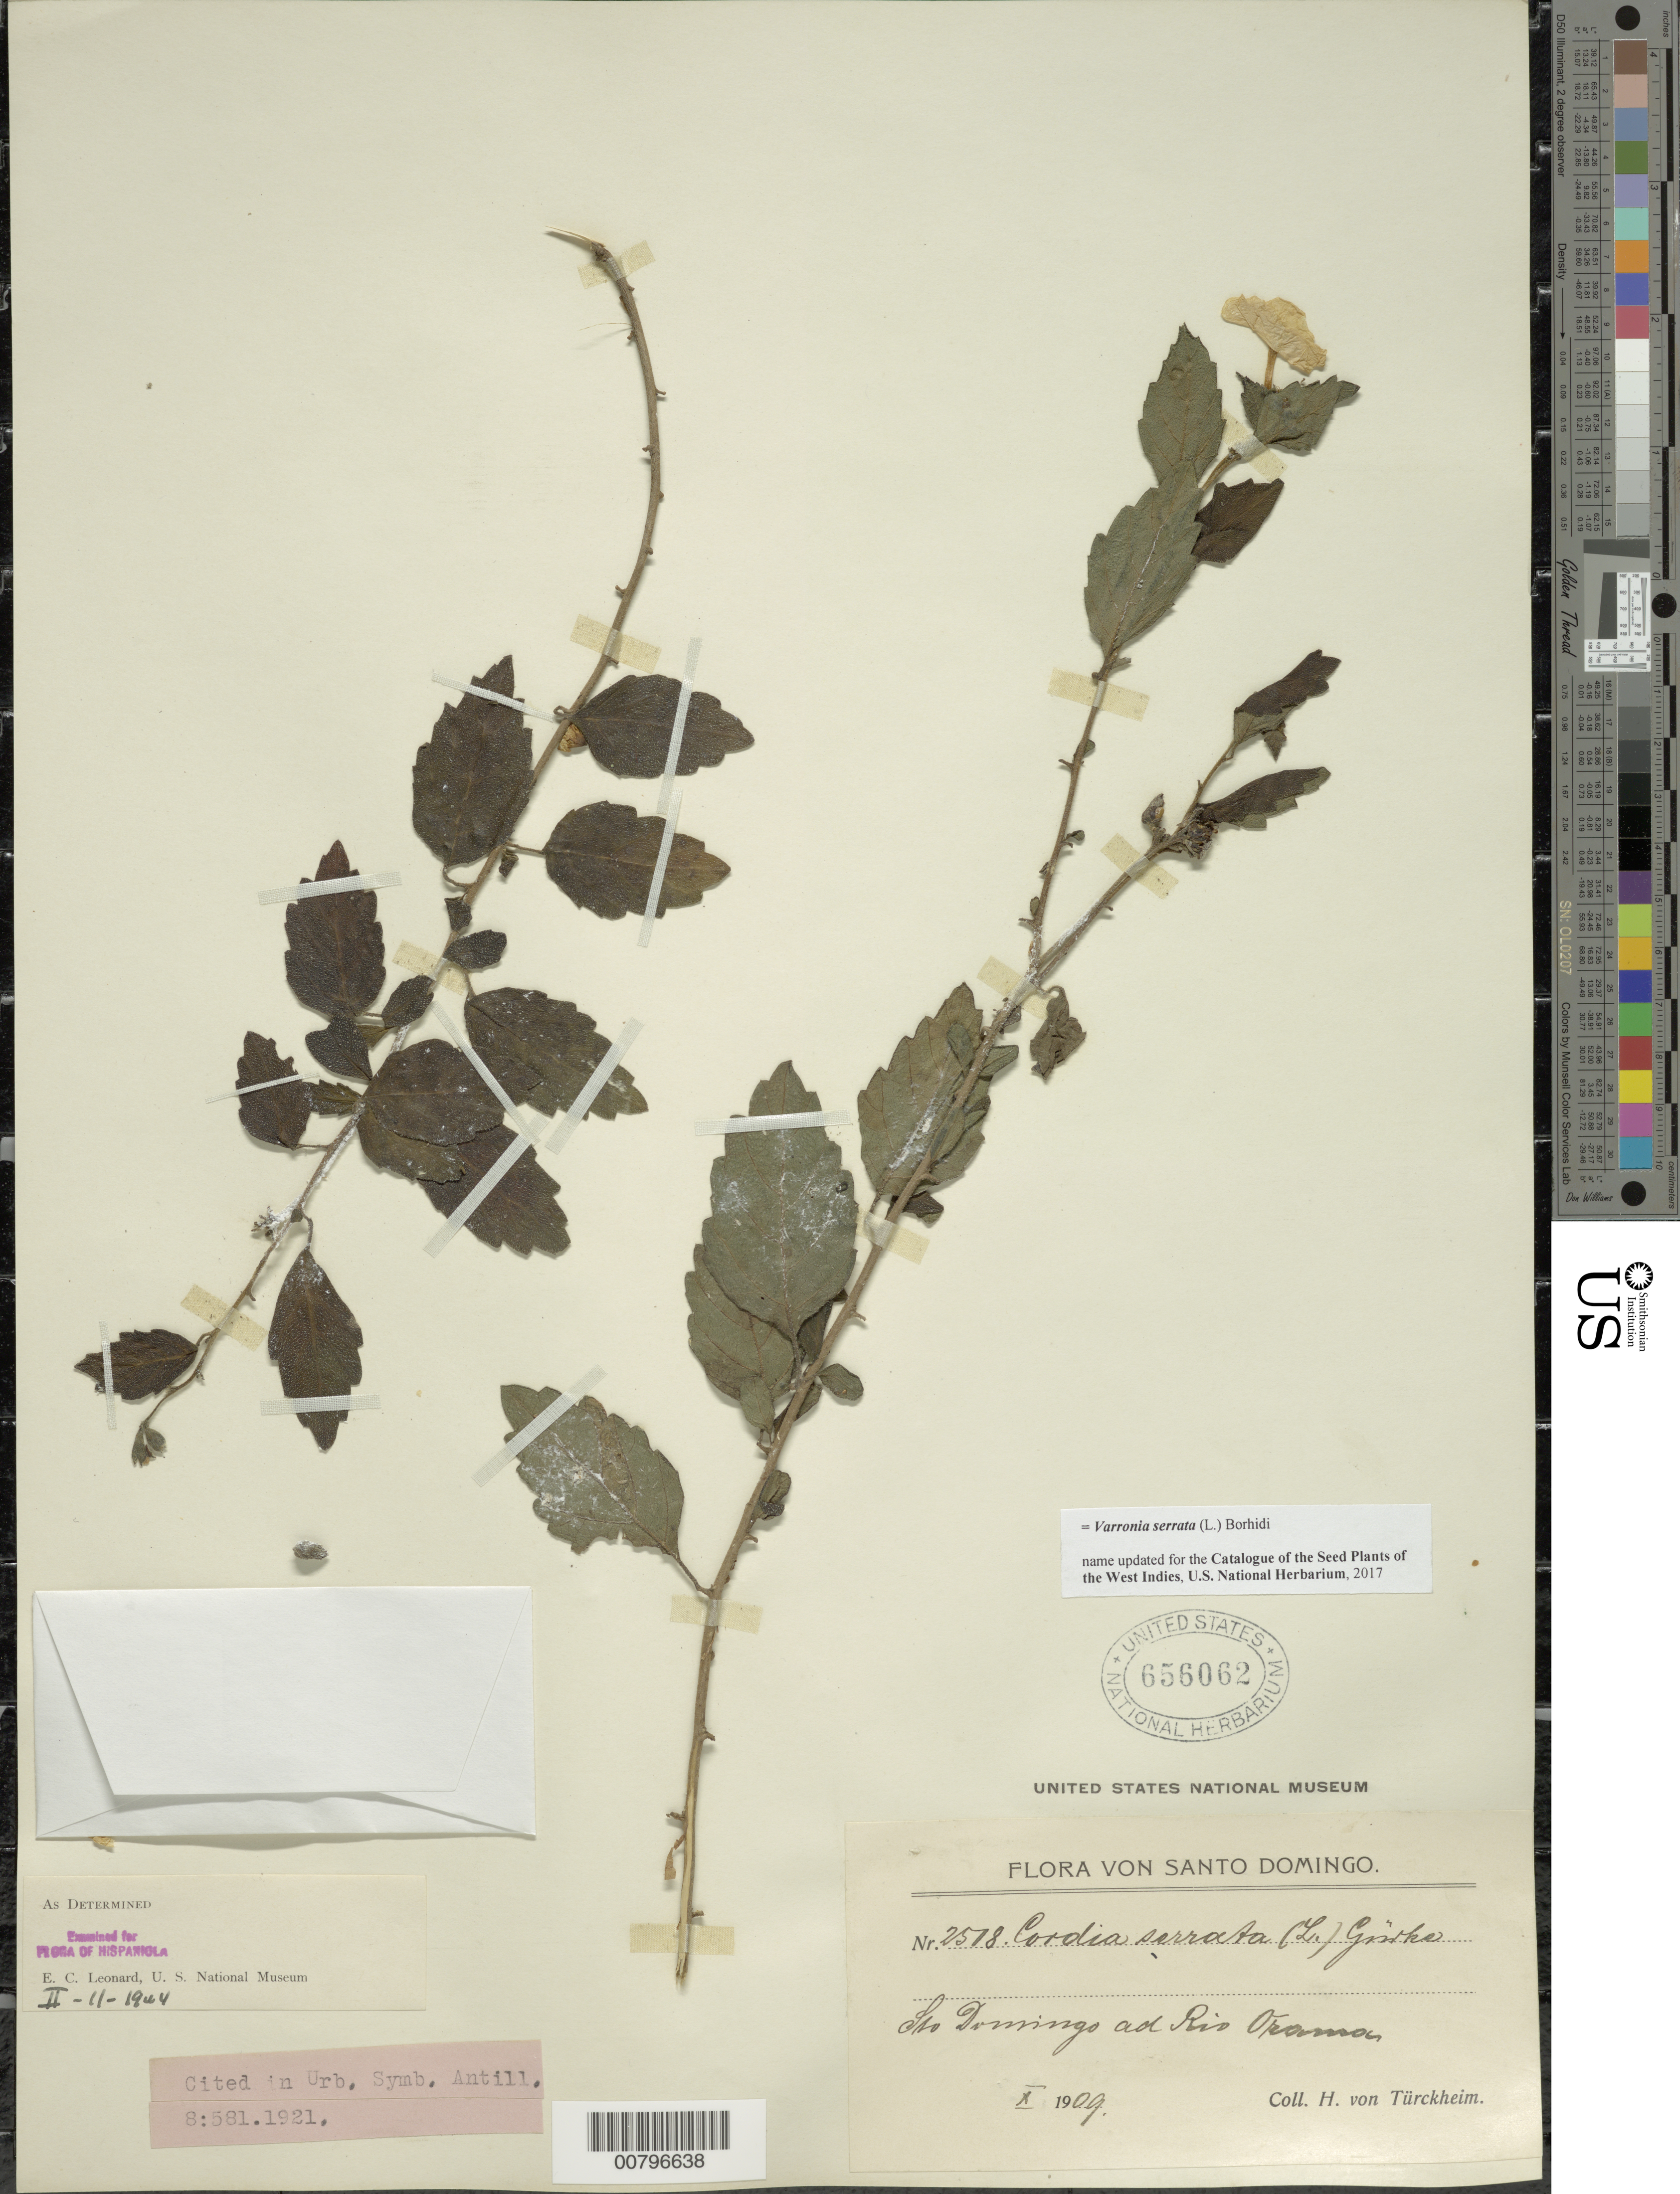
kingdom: Plantae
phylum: Tracheophyta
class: Magnoliopsida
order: Boraginales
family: Cordiaceae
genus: Varronia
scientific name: Varronia serrata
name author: (L.) Borhidi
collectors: H. von Türckheim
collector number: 2518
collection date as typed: Oct 1909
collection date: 1909-10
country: Dominican Republic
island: Hispaniola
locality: Ad Riv Oramoc.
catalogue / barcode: US 656062